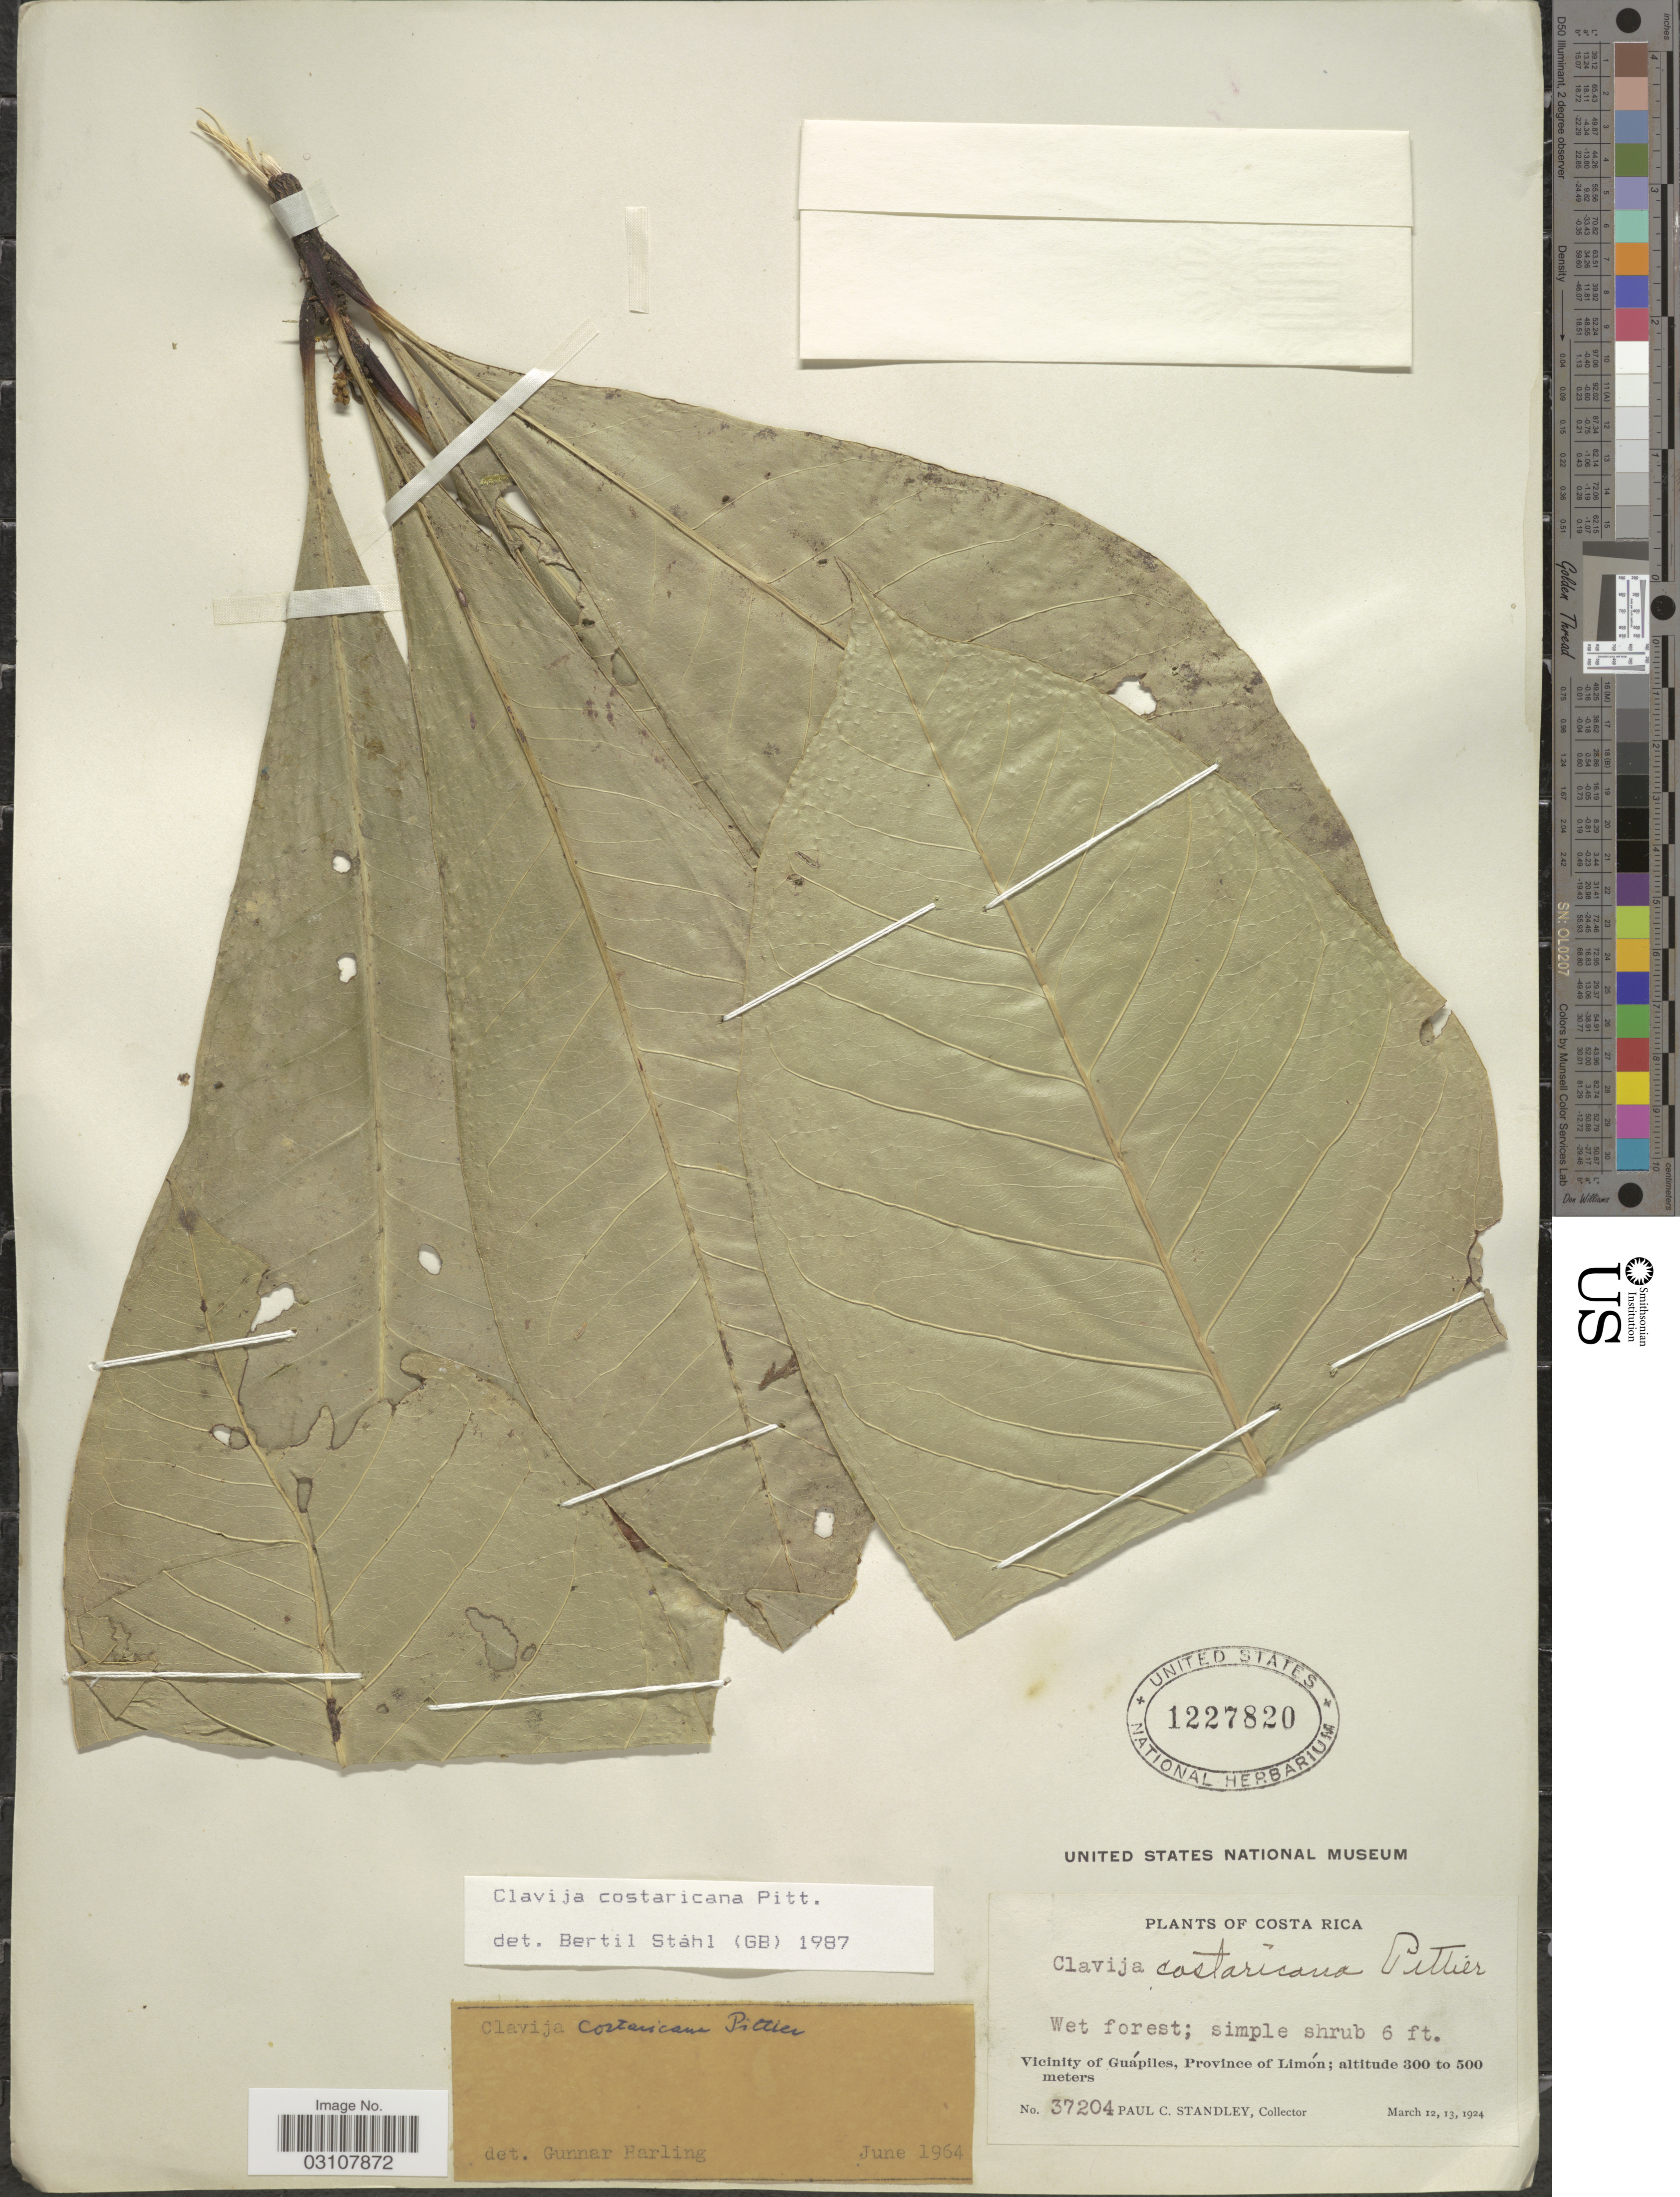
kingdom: Plantae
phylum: Tracheophyta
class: Magnoliopsida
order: Ericales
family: Primulaceae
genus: Clavija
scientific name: Clavija costaricana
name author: Pittier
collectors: P. C. Standley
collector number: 37204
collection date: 1924-03-12/1924-03-13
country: Costa Rica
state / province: Limón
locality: Vicinity of Guápiles.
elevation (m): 300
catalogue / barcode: US 1227820